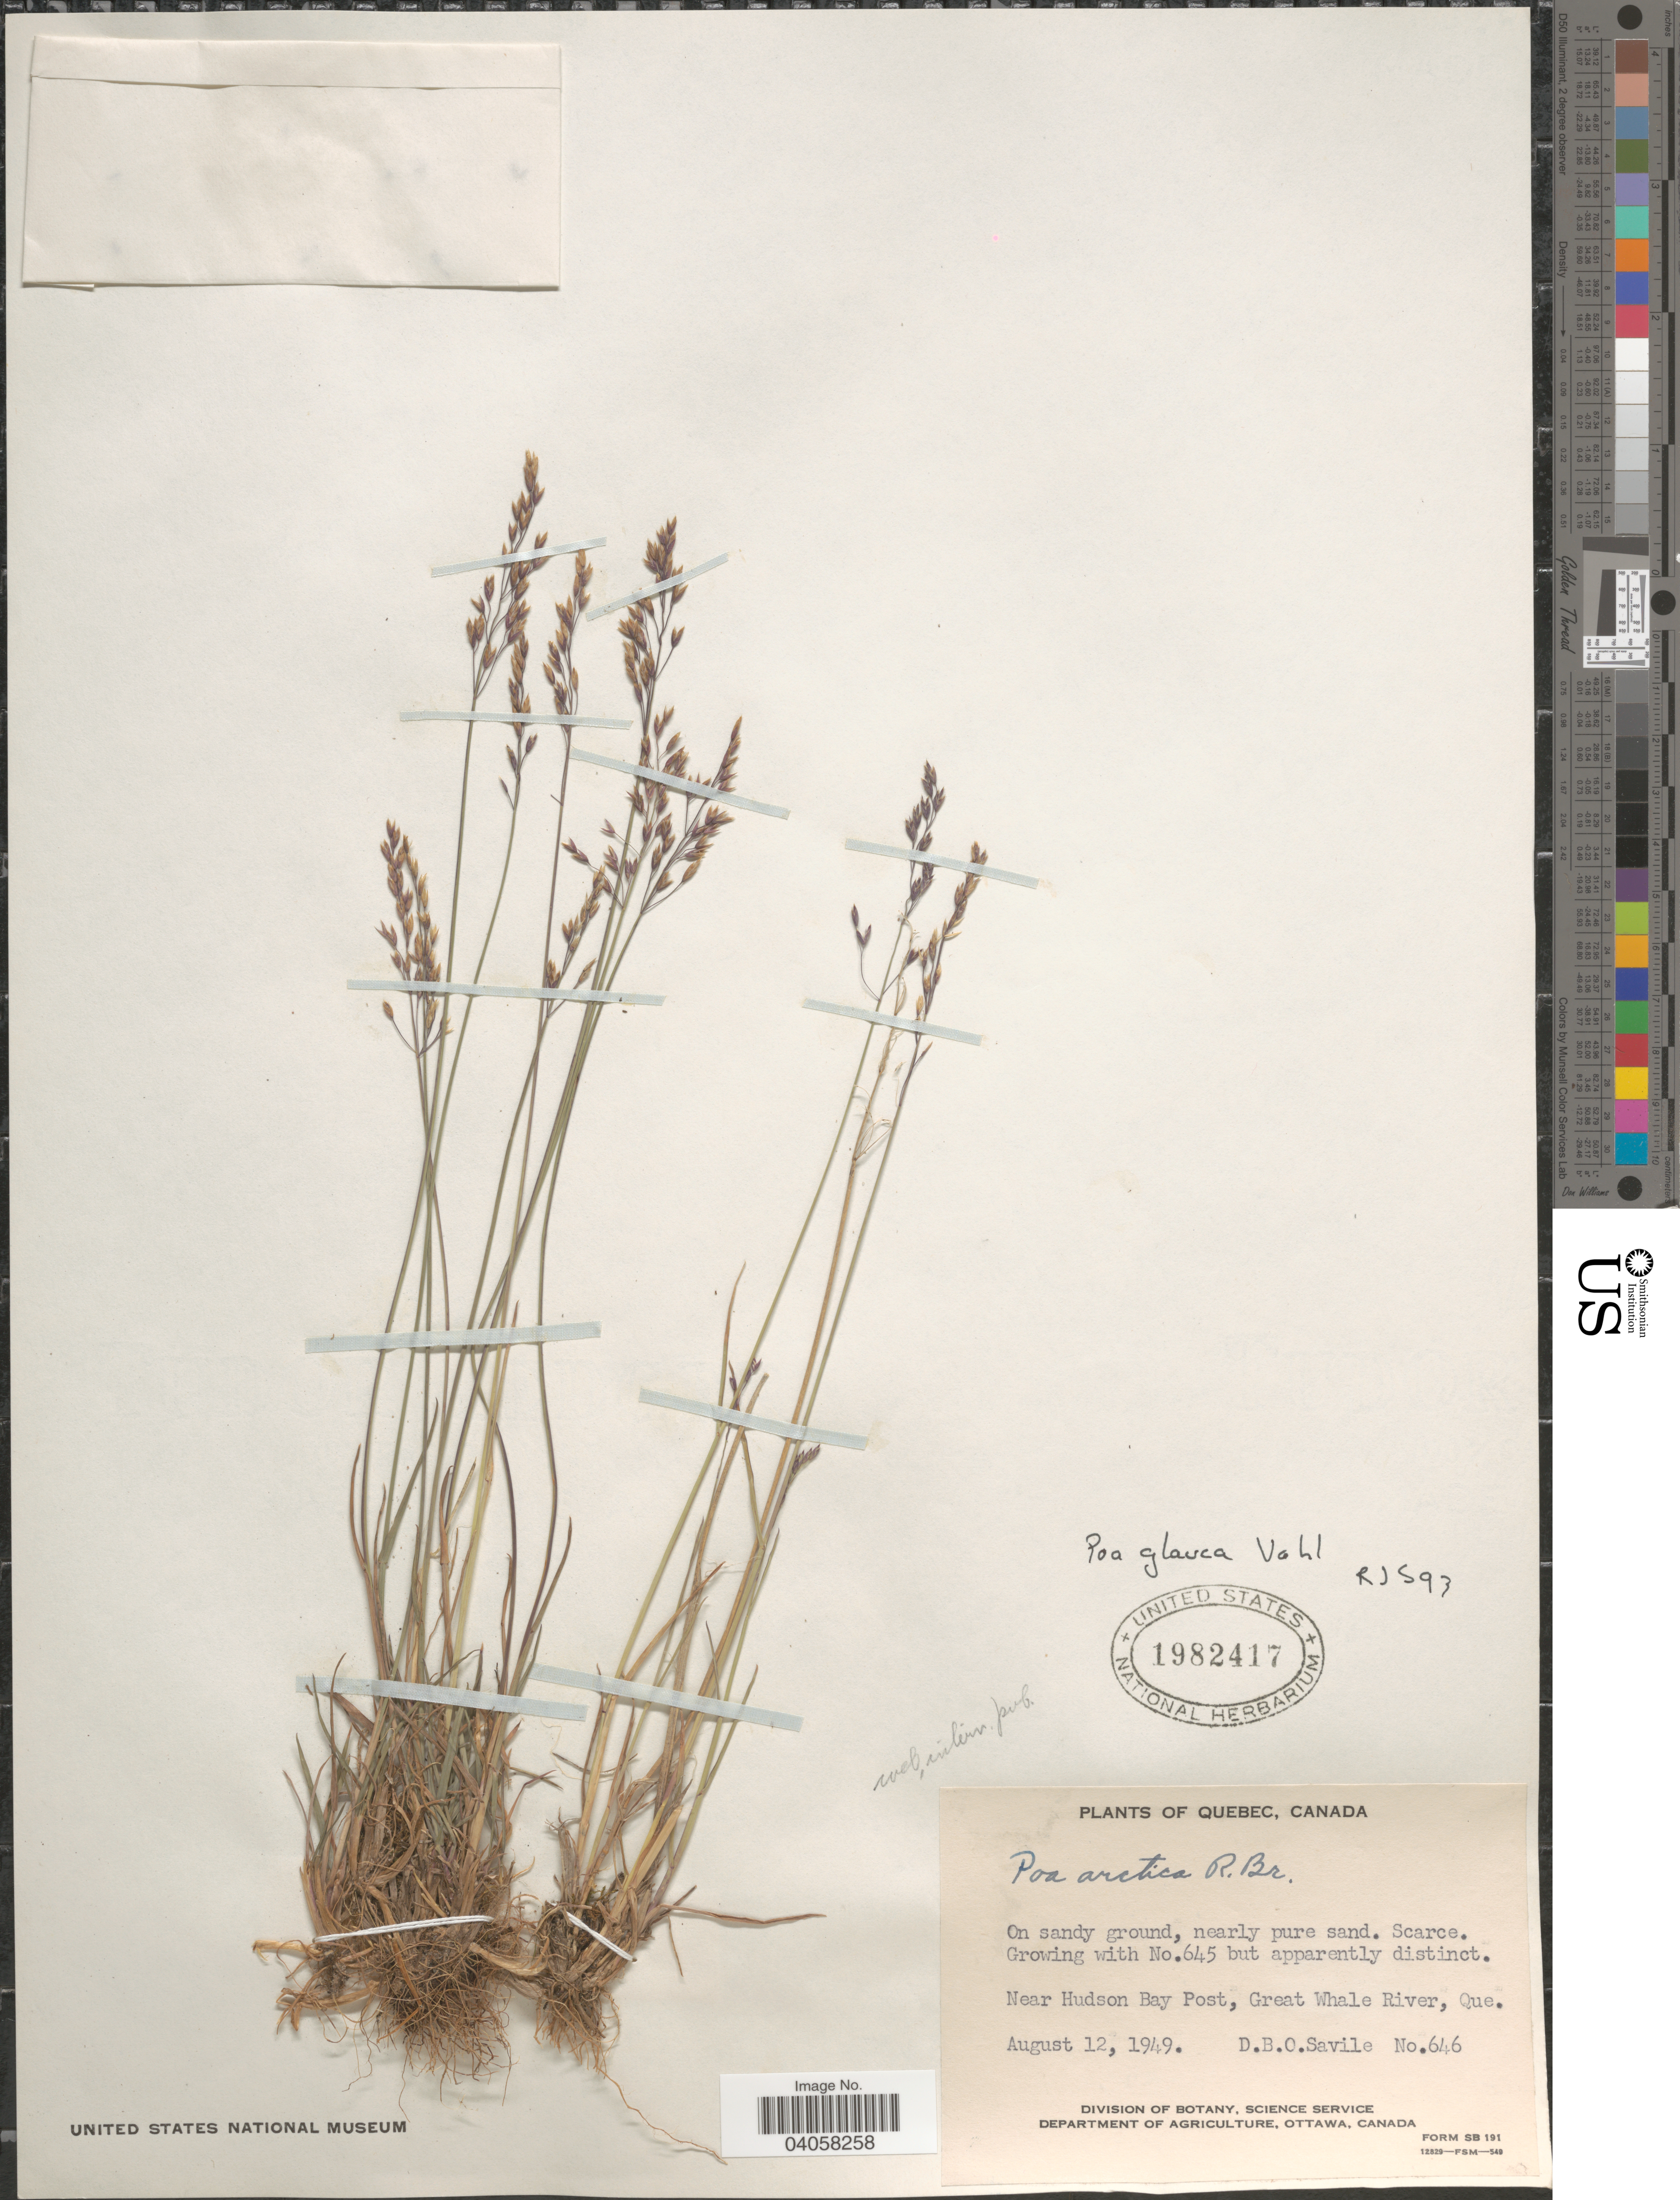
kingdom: Plantae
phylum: Tracheophyta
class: Liliopsida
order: Poales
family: Poaceae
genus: Poa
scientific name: Poa glauca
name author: Vahl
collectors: D. Savile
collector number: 646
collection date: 1949-08-12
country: Canada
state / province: Quebec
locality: Near Hudson Bay Post, Great Whale River.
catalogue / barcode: US 1982417